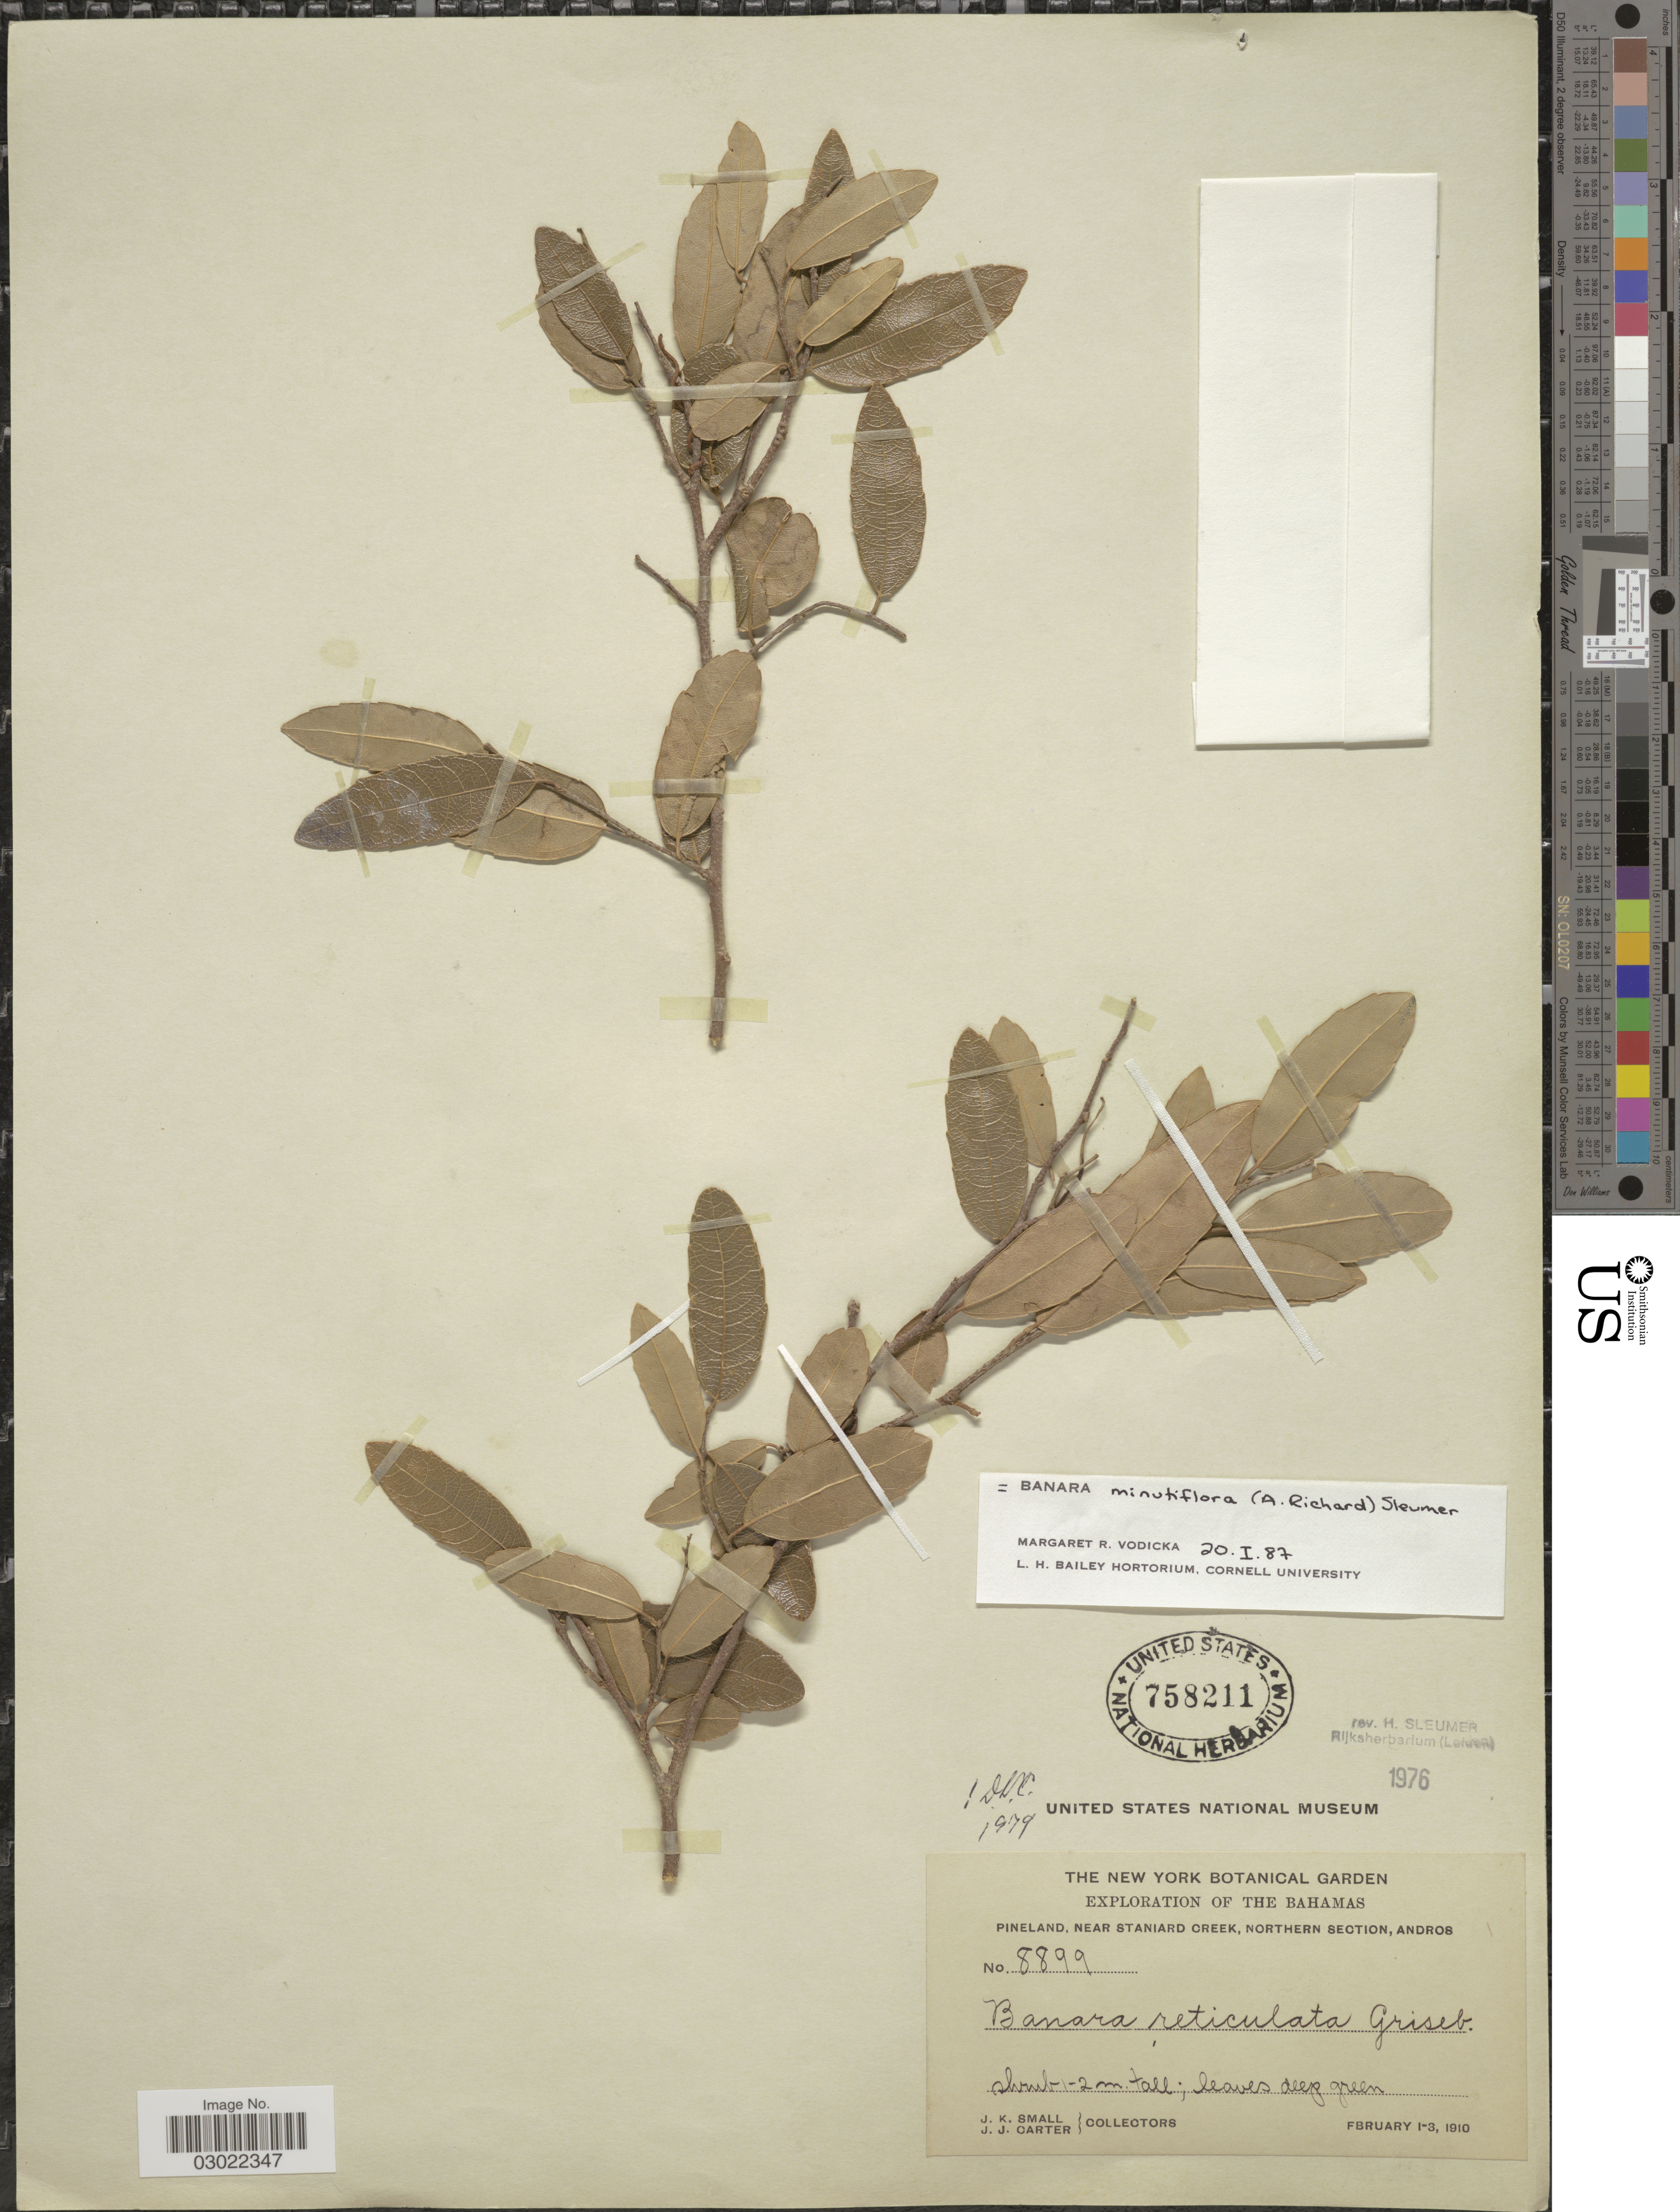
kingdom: Plantae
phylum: Tracheophyta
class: Magnoliopsida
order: Malpighiales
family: Salicaceae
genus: Banara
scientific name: Banara minutiflora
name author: (A. Rich.) Sleumer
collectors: J. K. Small & J. Carter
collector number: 8899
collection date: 1910-02-01/1910-02-03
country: Bahamas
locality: Pineland, near Staniard Creek, Northern Section, Andros.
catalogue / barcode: US 758211